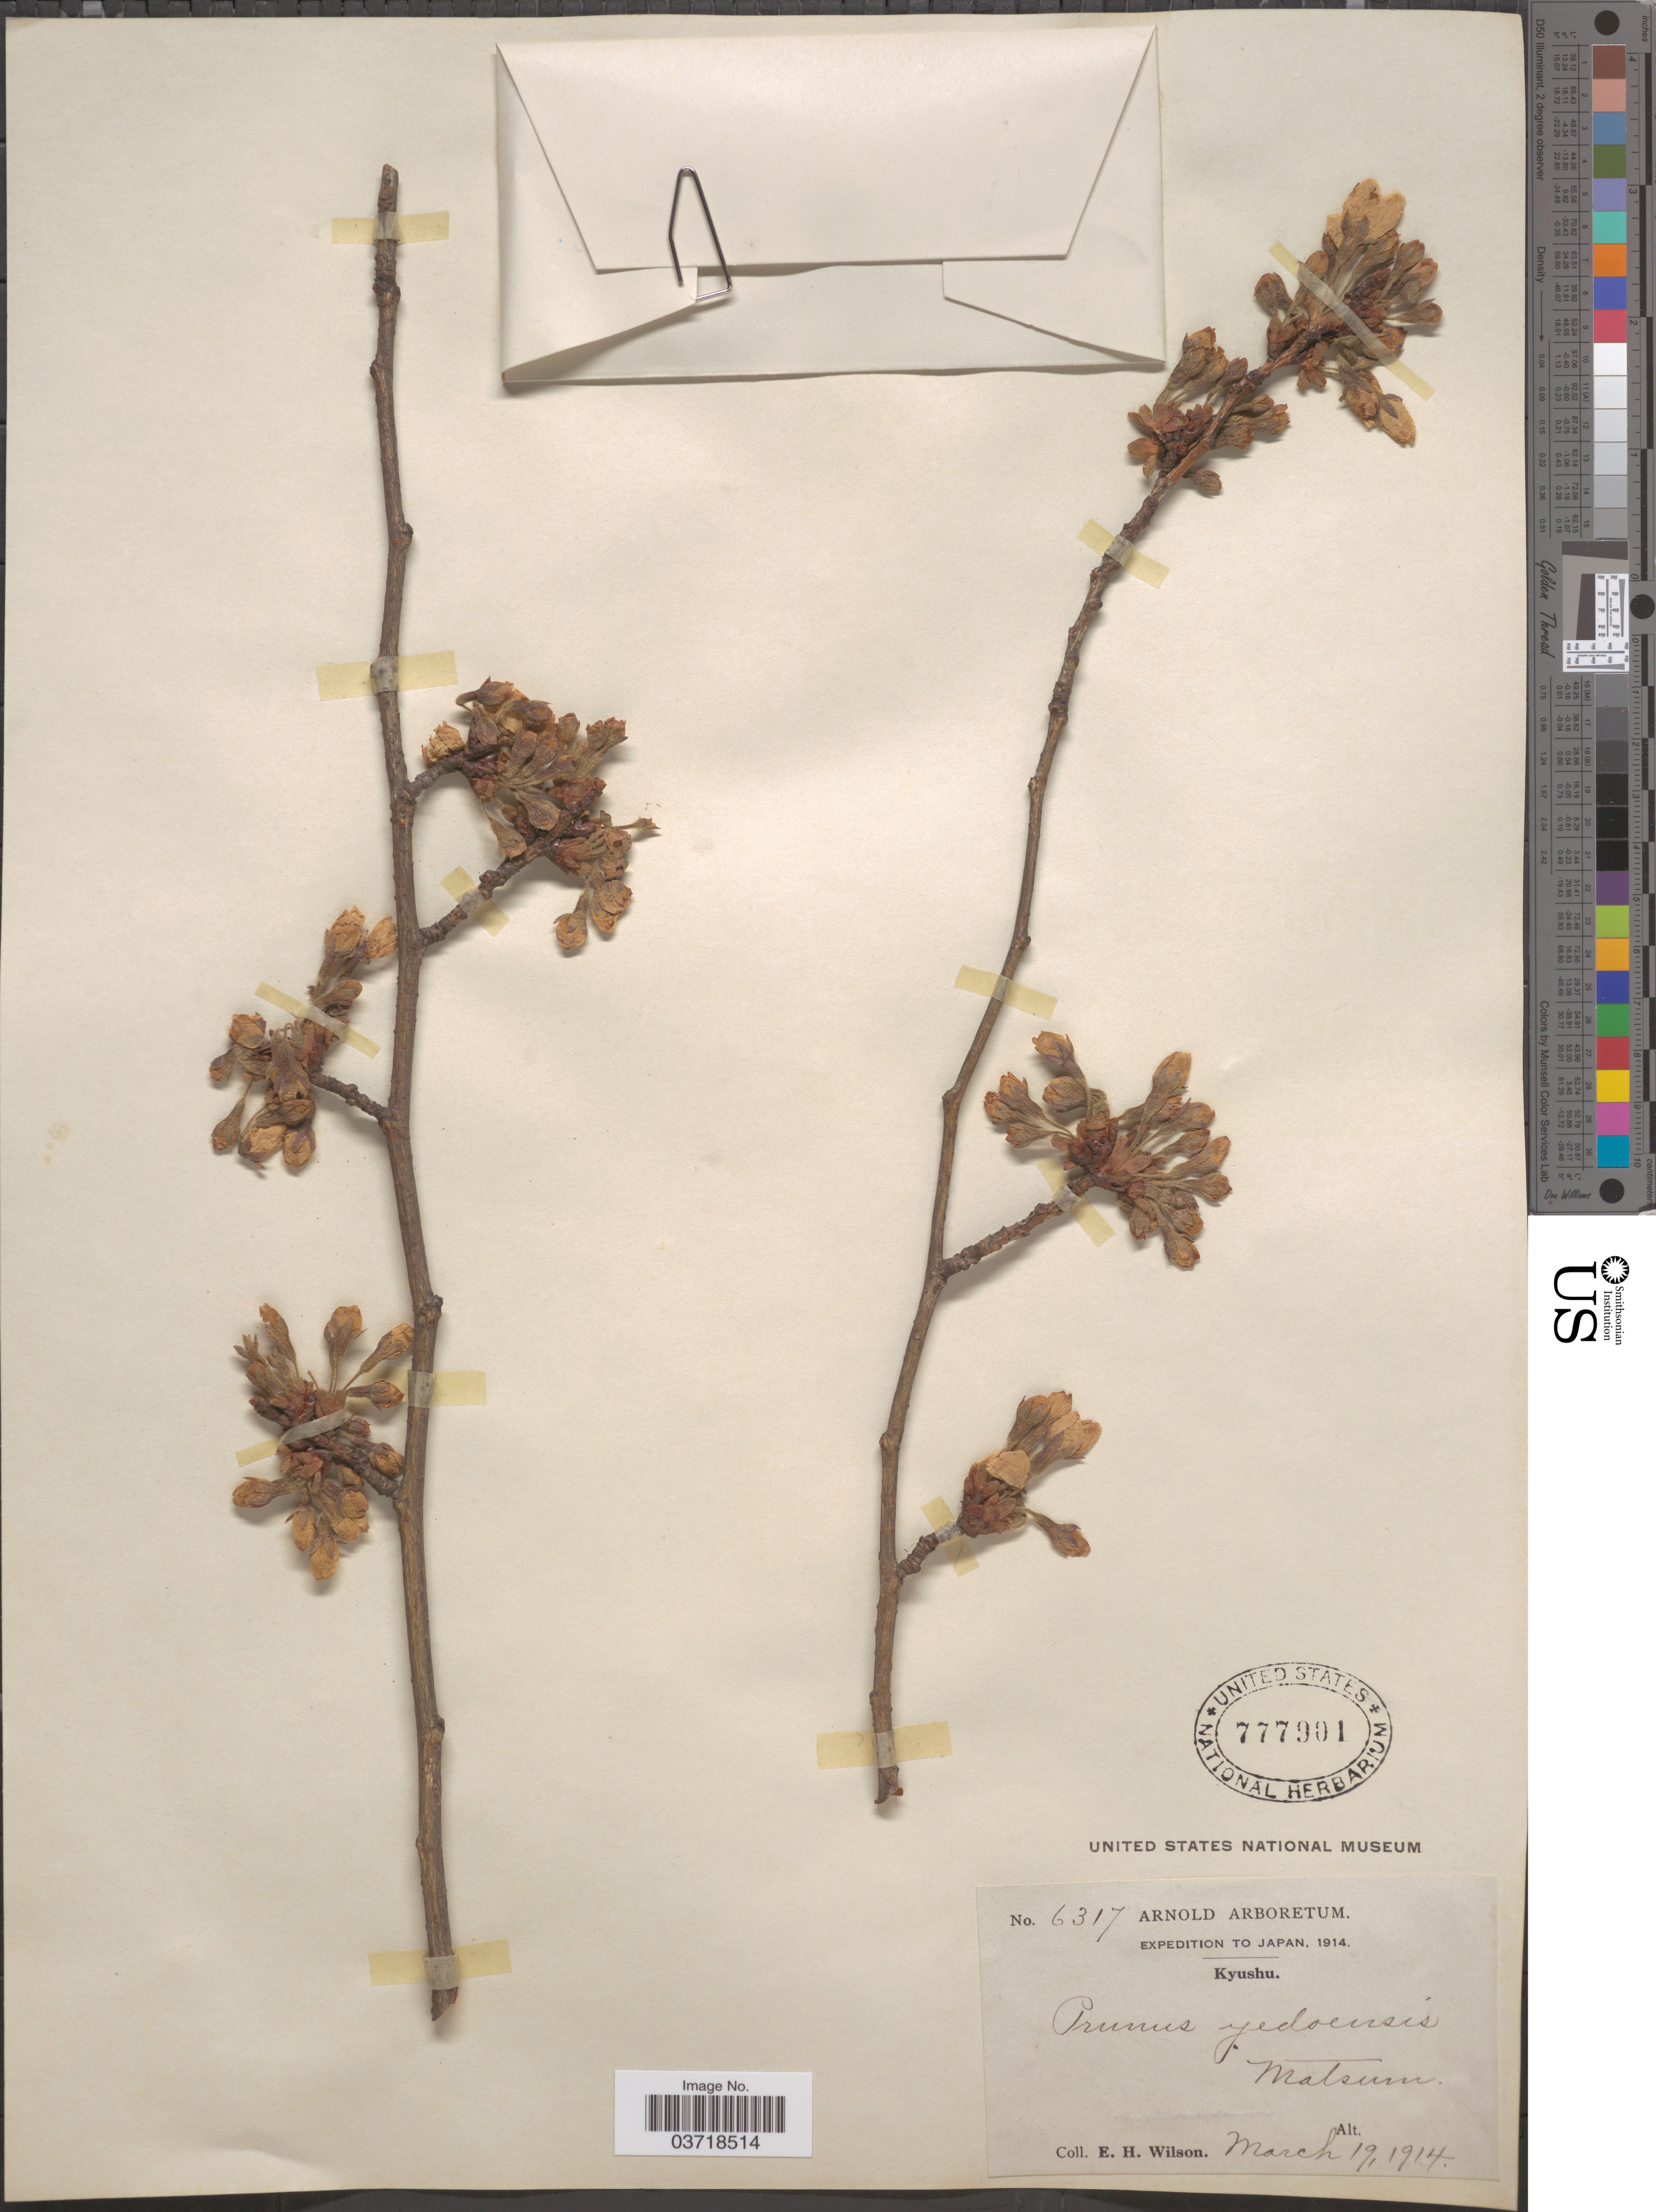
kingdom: Plantae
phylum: Tracheophyta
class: Magnoliopsida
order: Rosales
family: Rosaceae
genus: Prunus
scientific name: Prunus yedoensis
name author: Matsum.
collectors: E. Wilson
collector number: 6317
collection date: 1914-03-19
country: Japan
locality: Hondo.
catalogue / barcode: US 777901